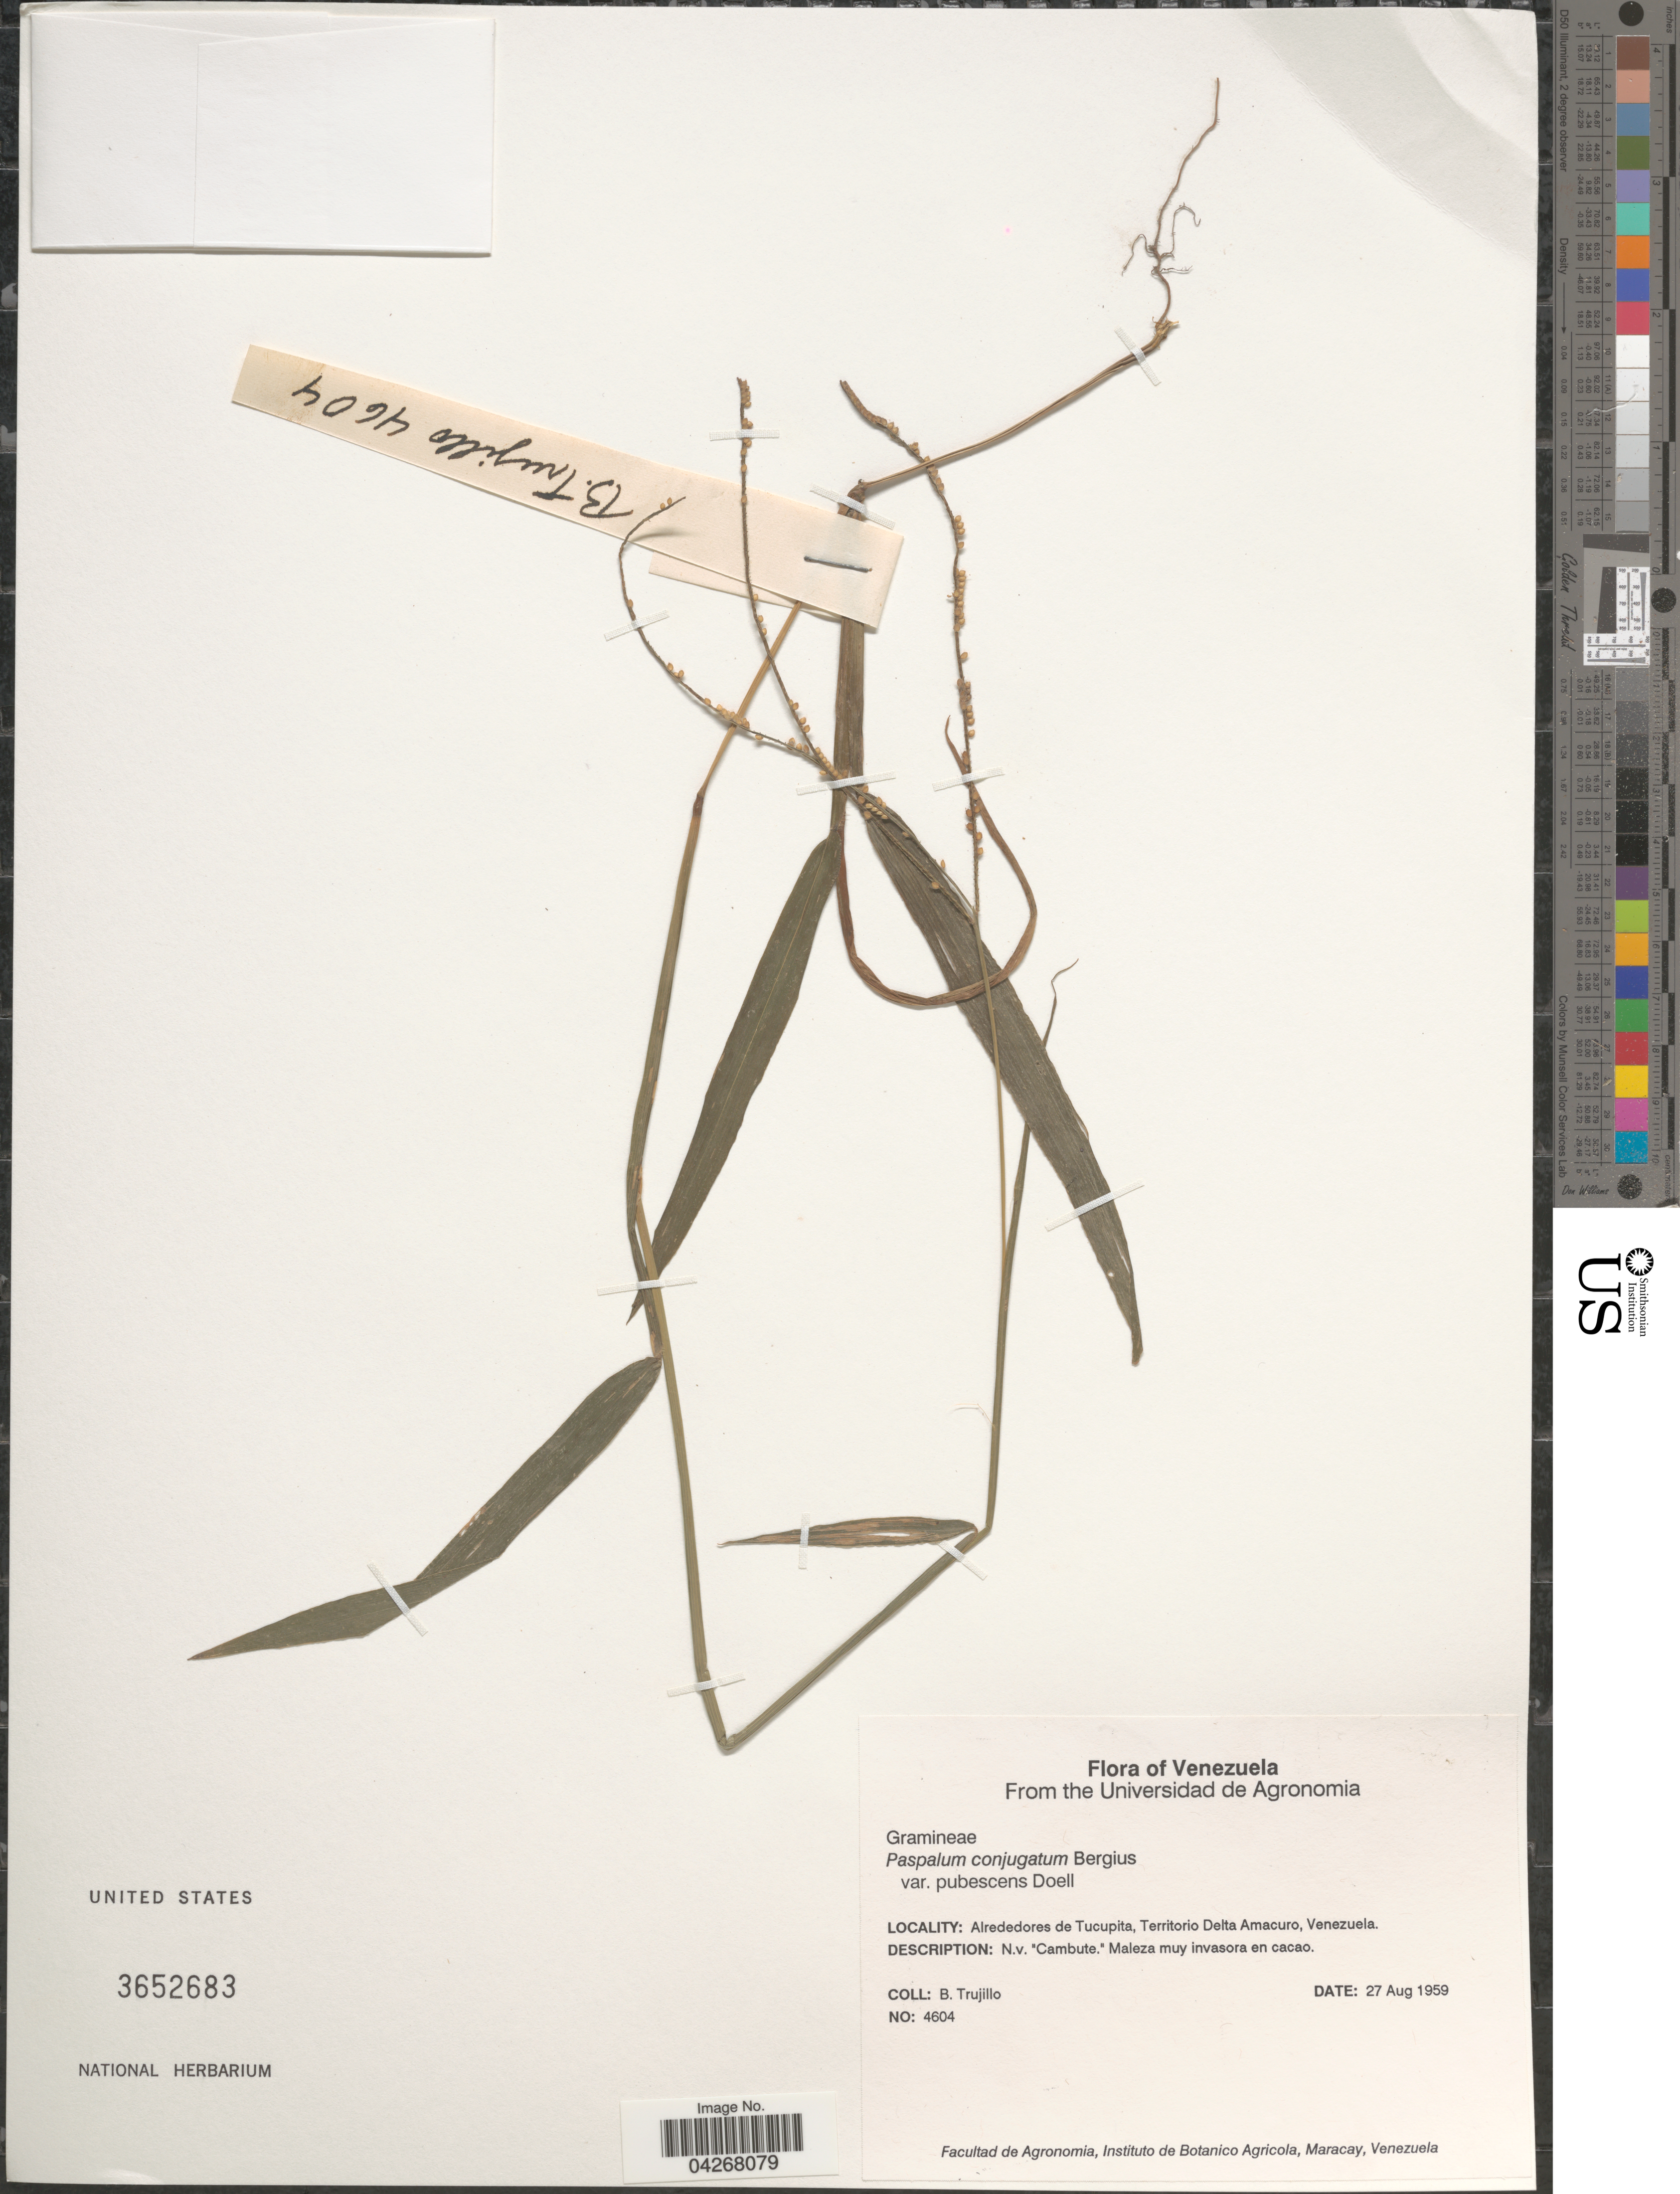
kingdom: Plantae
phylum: Tracheophyta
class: Liliopsida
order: Poales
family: Poaceae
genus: Paspalum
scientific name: Paspalum conjugatum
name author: P.J. Bergius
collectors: B. Trujillo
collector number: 4604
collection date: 1959-08-27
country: Venezuela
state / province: Delta Amacuro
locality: Alrededores de Tucupita, Territorio Delta Amacuro.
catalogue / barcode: US 3652683